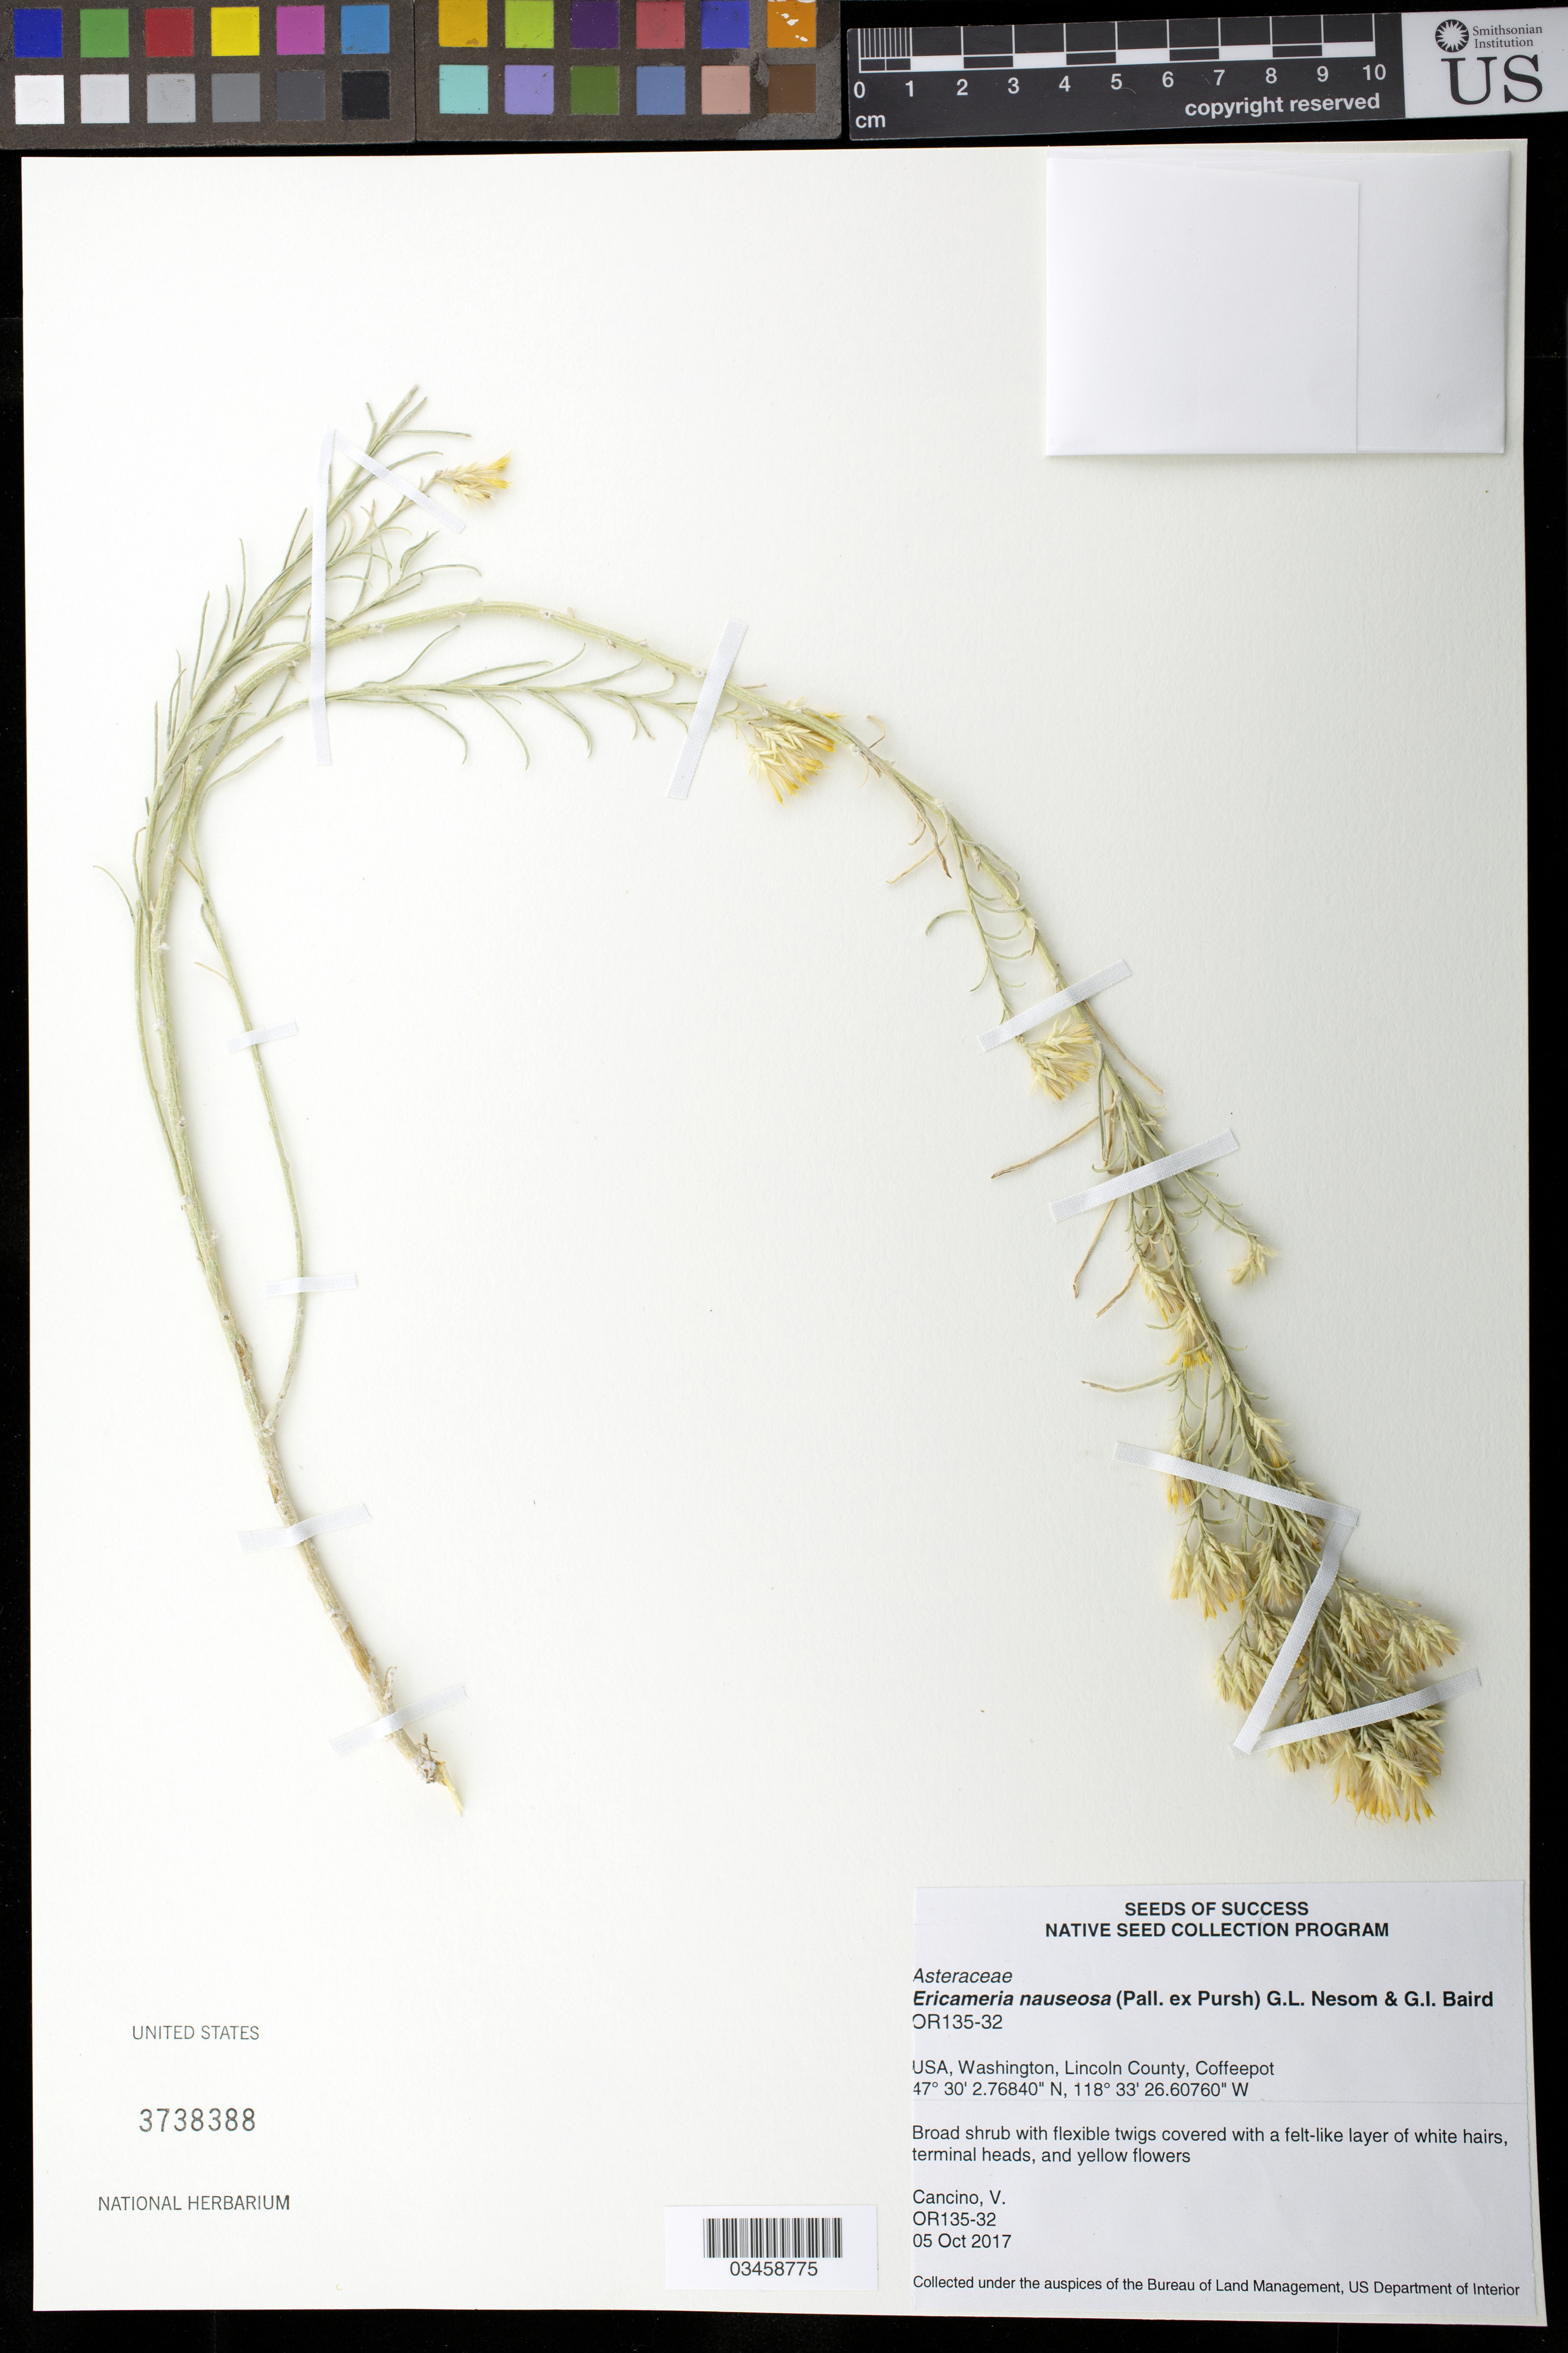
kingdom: Plantae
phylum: Tracheophyta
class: Magnoliopsida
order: Asterales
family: Asteraceae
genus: Ericameria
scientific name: Ericameria nauseosa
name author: (Pall. ex Pursh) G.L. Nesom & G.I. Baird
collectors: V. Cancino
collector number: OR135-32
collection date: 2017-10-05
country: United States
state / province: Washington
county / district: Lincoln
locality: Coffeepot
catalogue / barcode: US 3738388